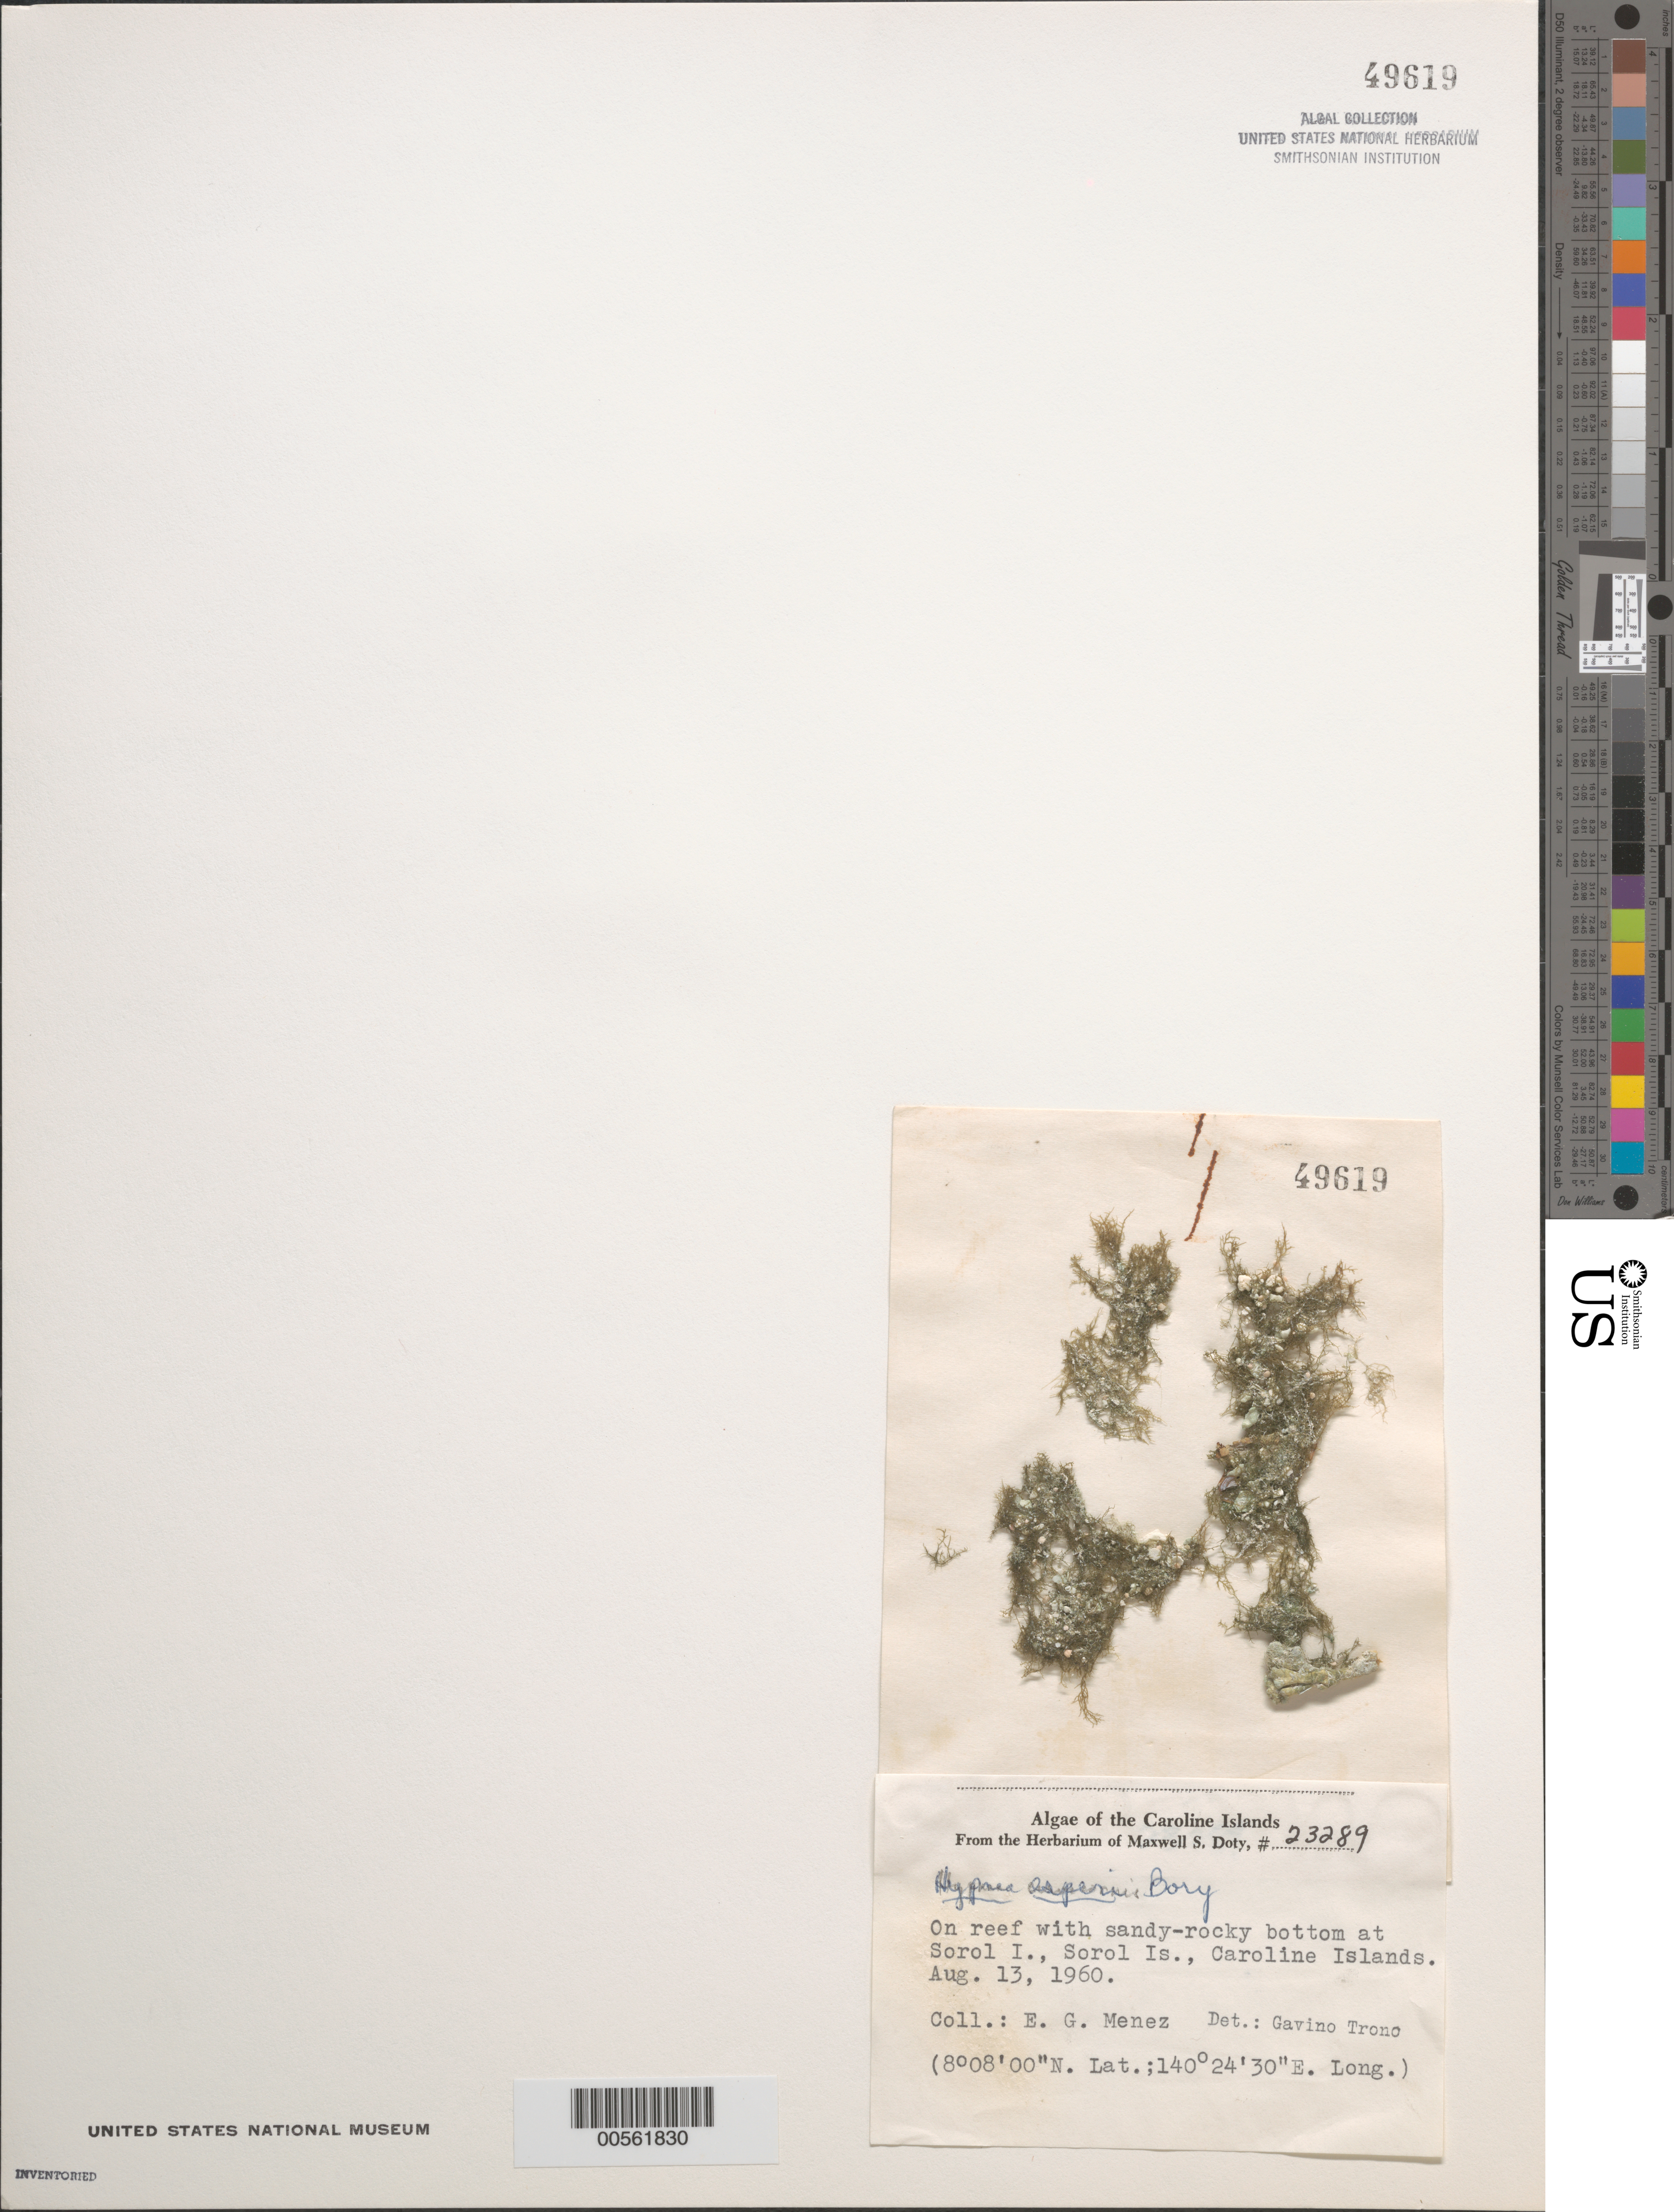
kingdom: Plantae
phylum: Rhodophyta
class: Florideophyceae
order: Gigartinales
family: Cystocloniaceae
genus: Hypnea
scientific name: Hypnea esperi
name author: Bory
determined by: Trono, Gavino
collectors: Meñez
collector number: MSD 23289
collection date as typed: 13 Aug 1960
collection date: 1960-08-13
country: Micronesia, Federated States of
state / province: Yap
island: Sorol Atoll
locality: Sorel Islet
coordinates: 8 08' 00" N, 140 24' 30" E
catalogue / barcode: US 49619